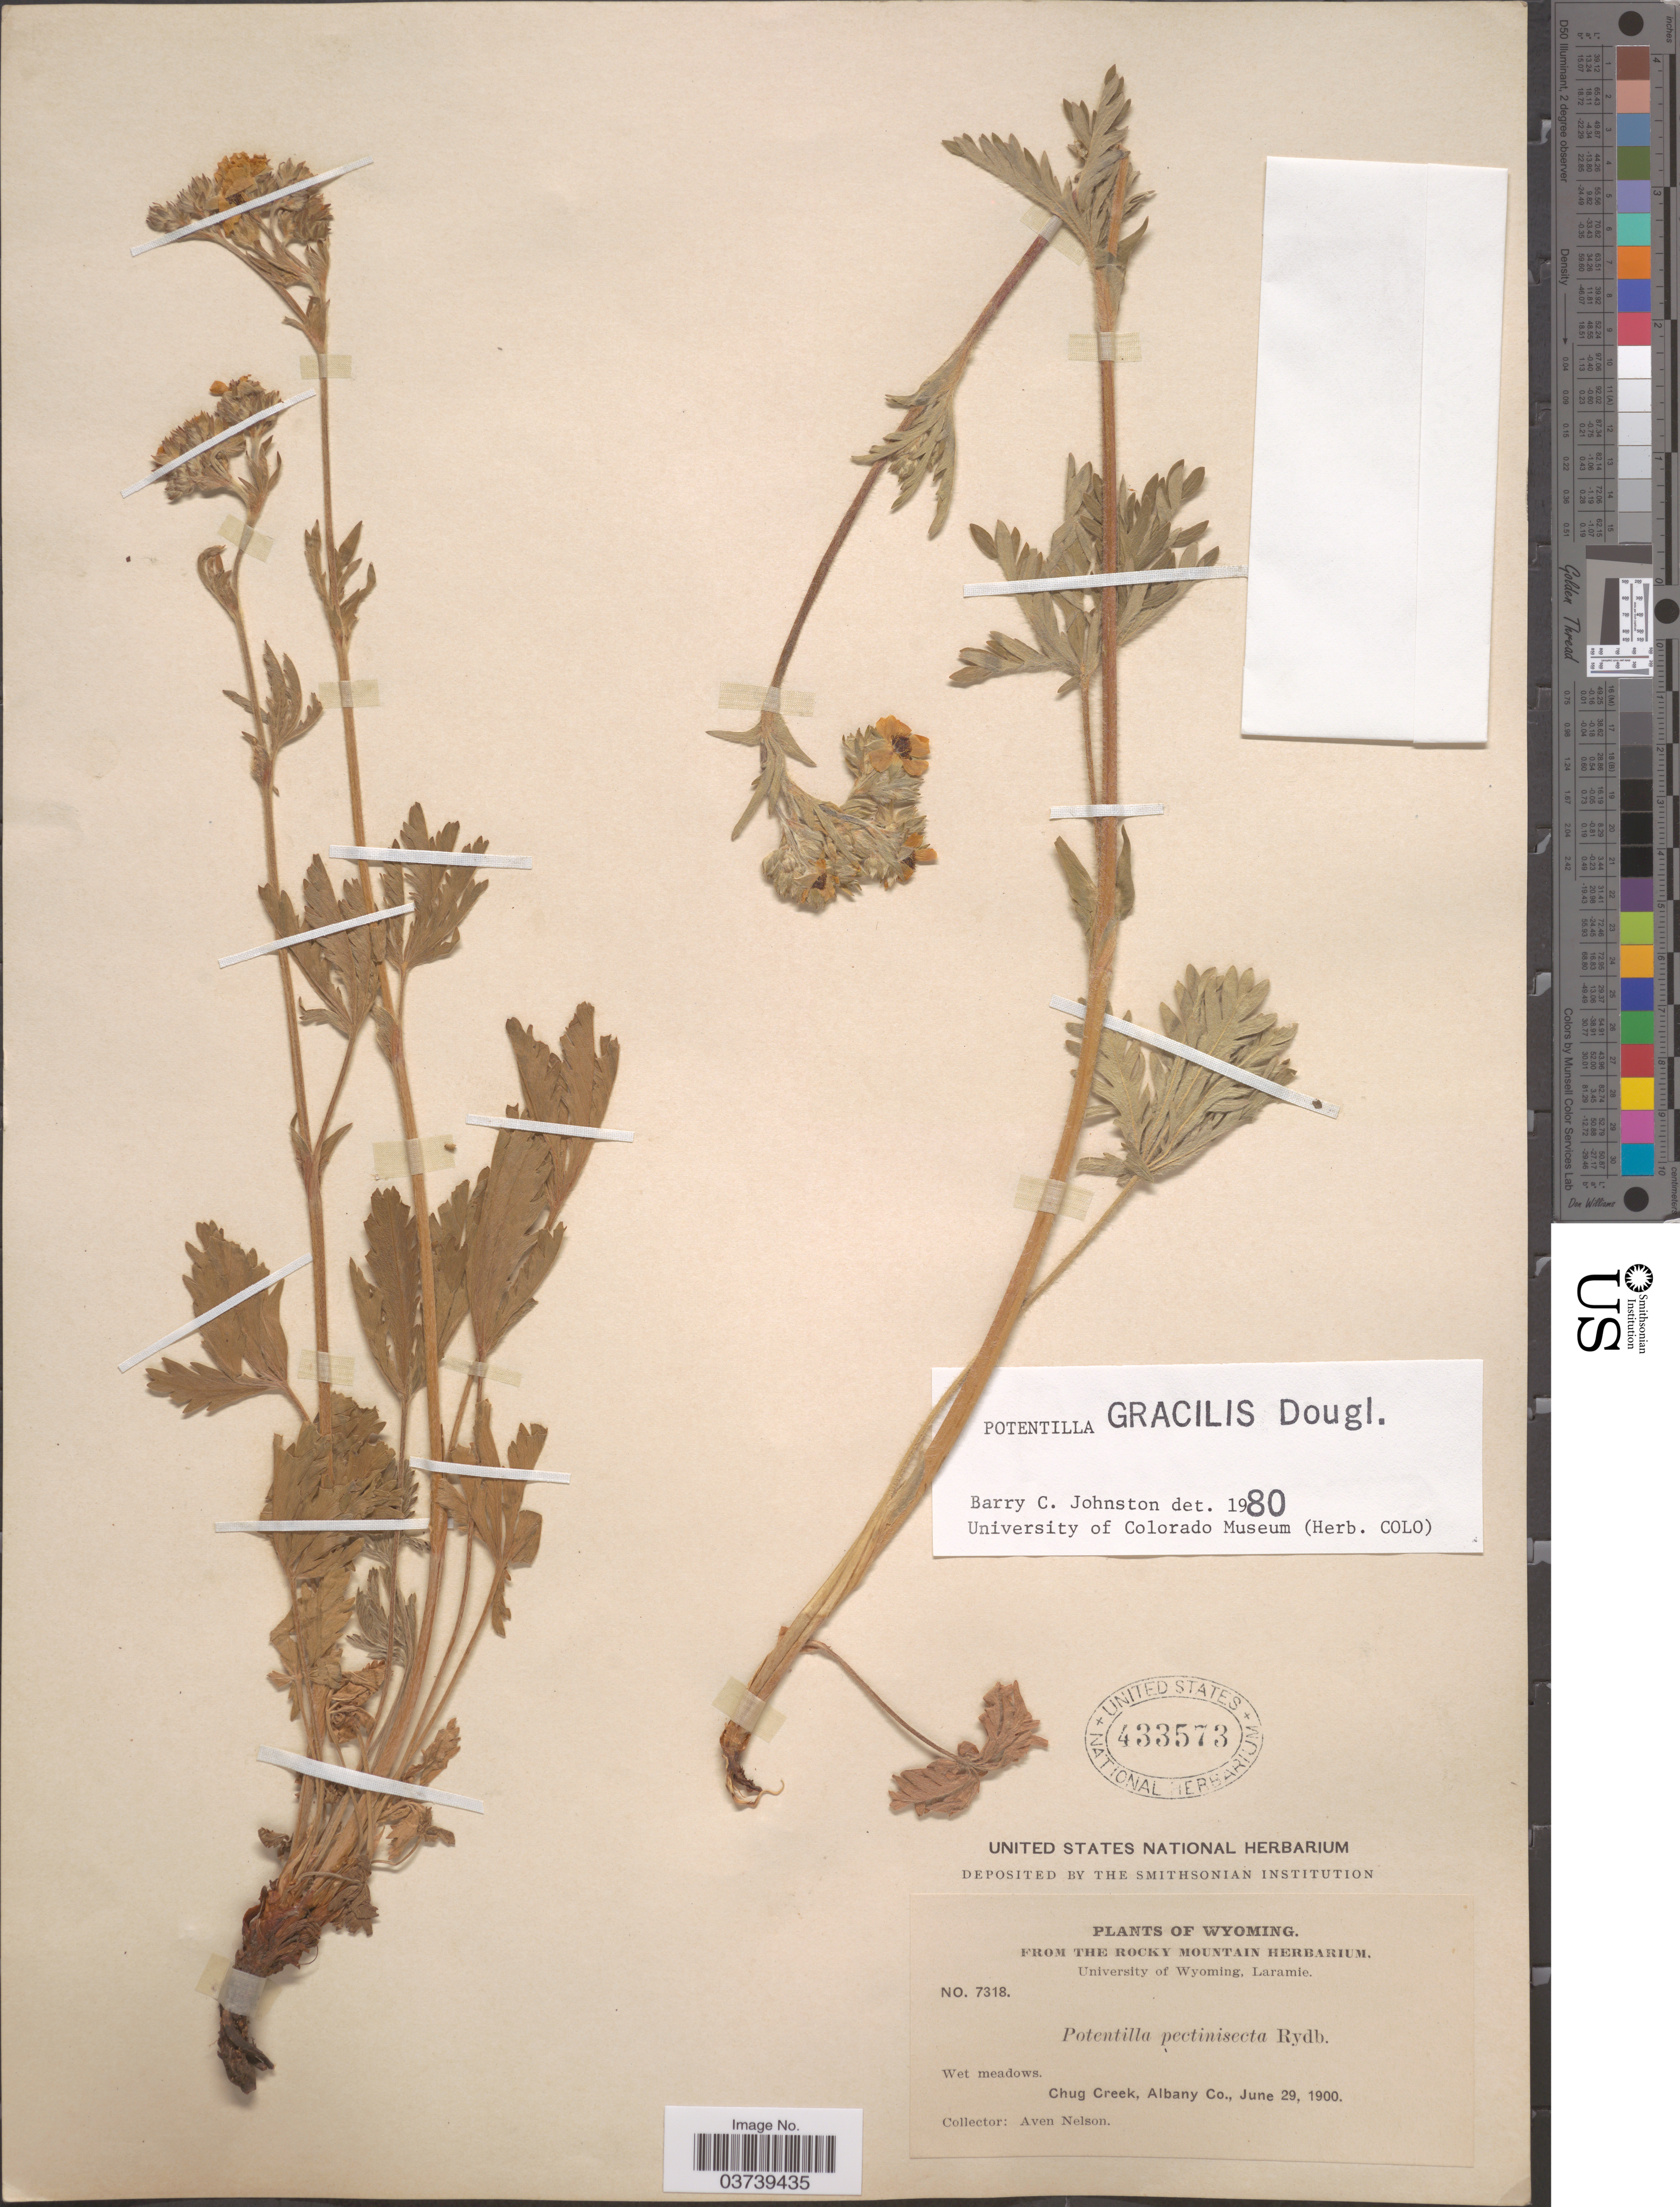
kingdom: Plantae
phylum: Tracheophyta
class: Magnoliopsida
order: Rosales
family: Rosaceae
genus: Potentilla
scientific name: Potentilla gracilis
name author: Douglas ex Hook.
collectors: A. Nelson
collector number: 7318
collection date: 1900-06-29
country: United States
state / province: Wyoming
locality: Chug Creek, Albany Co.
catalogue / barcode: US 433573